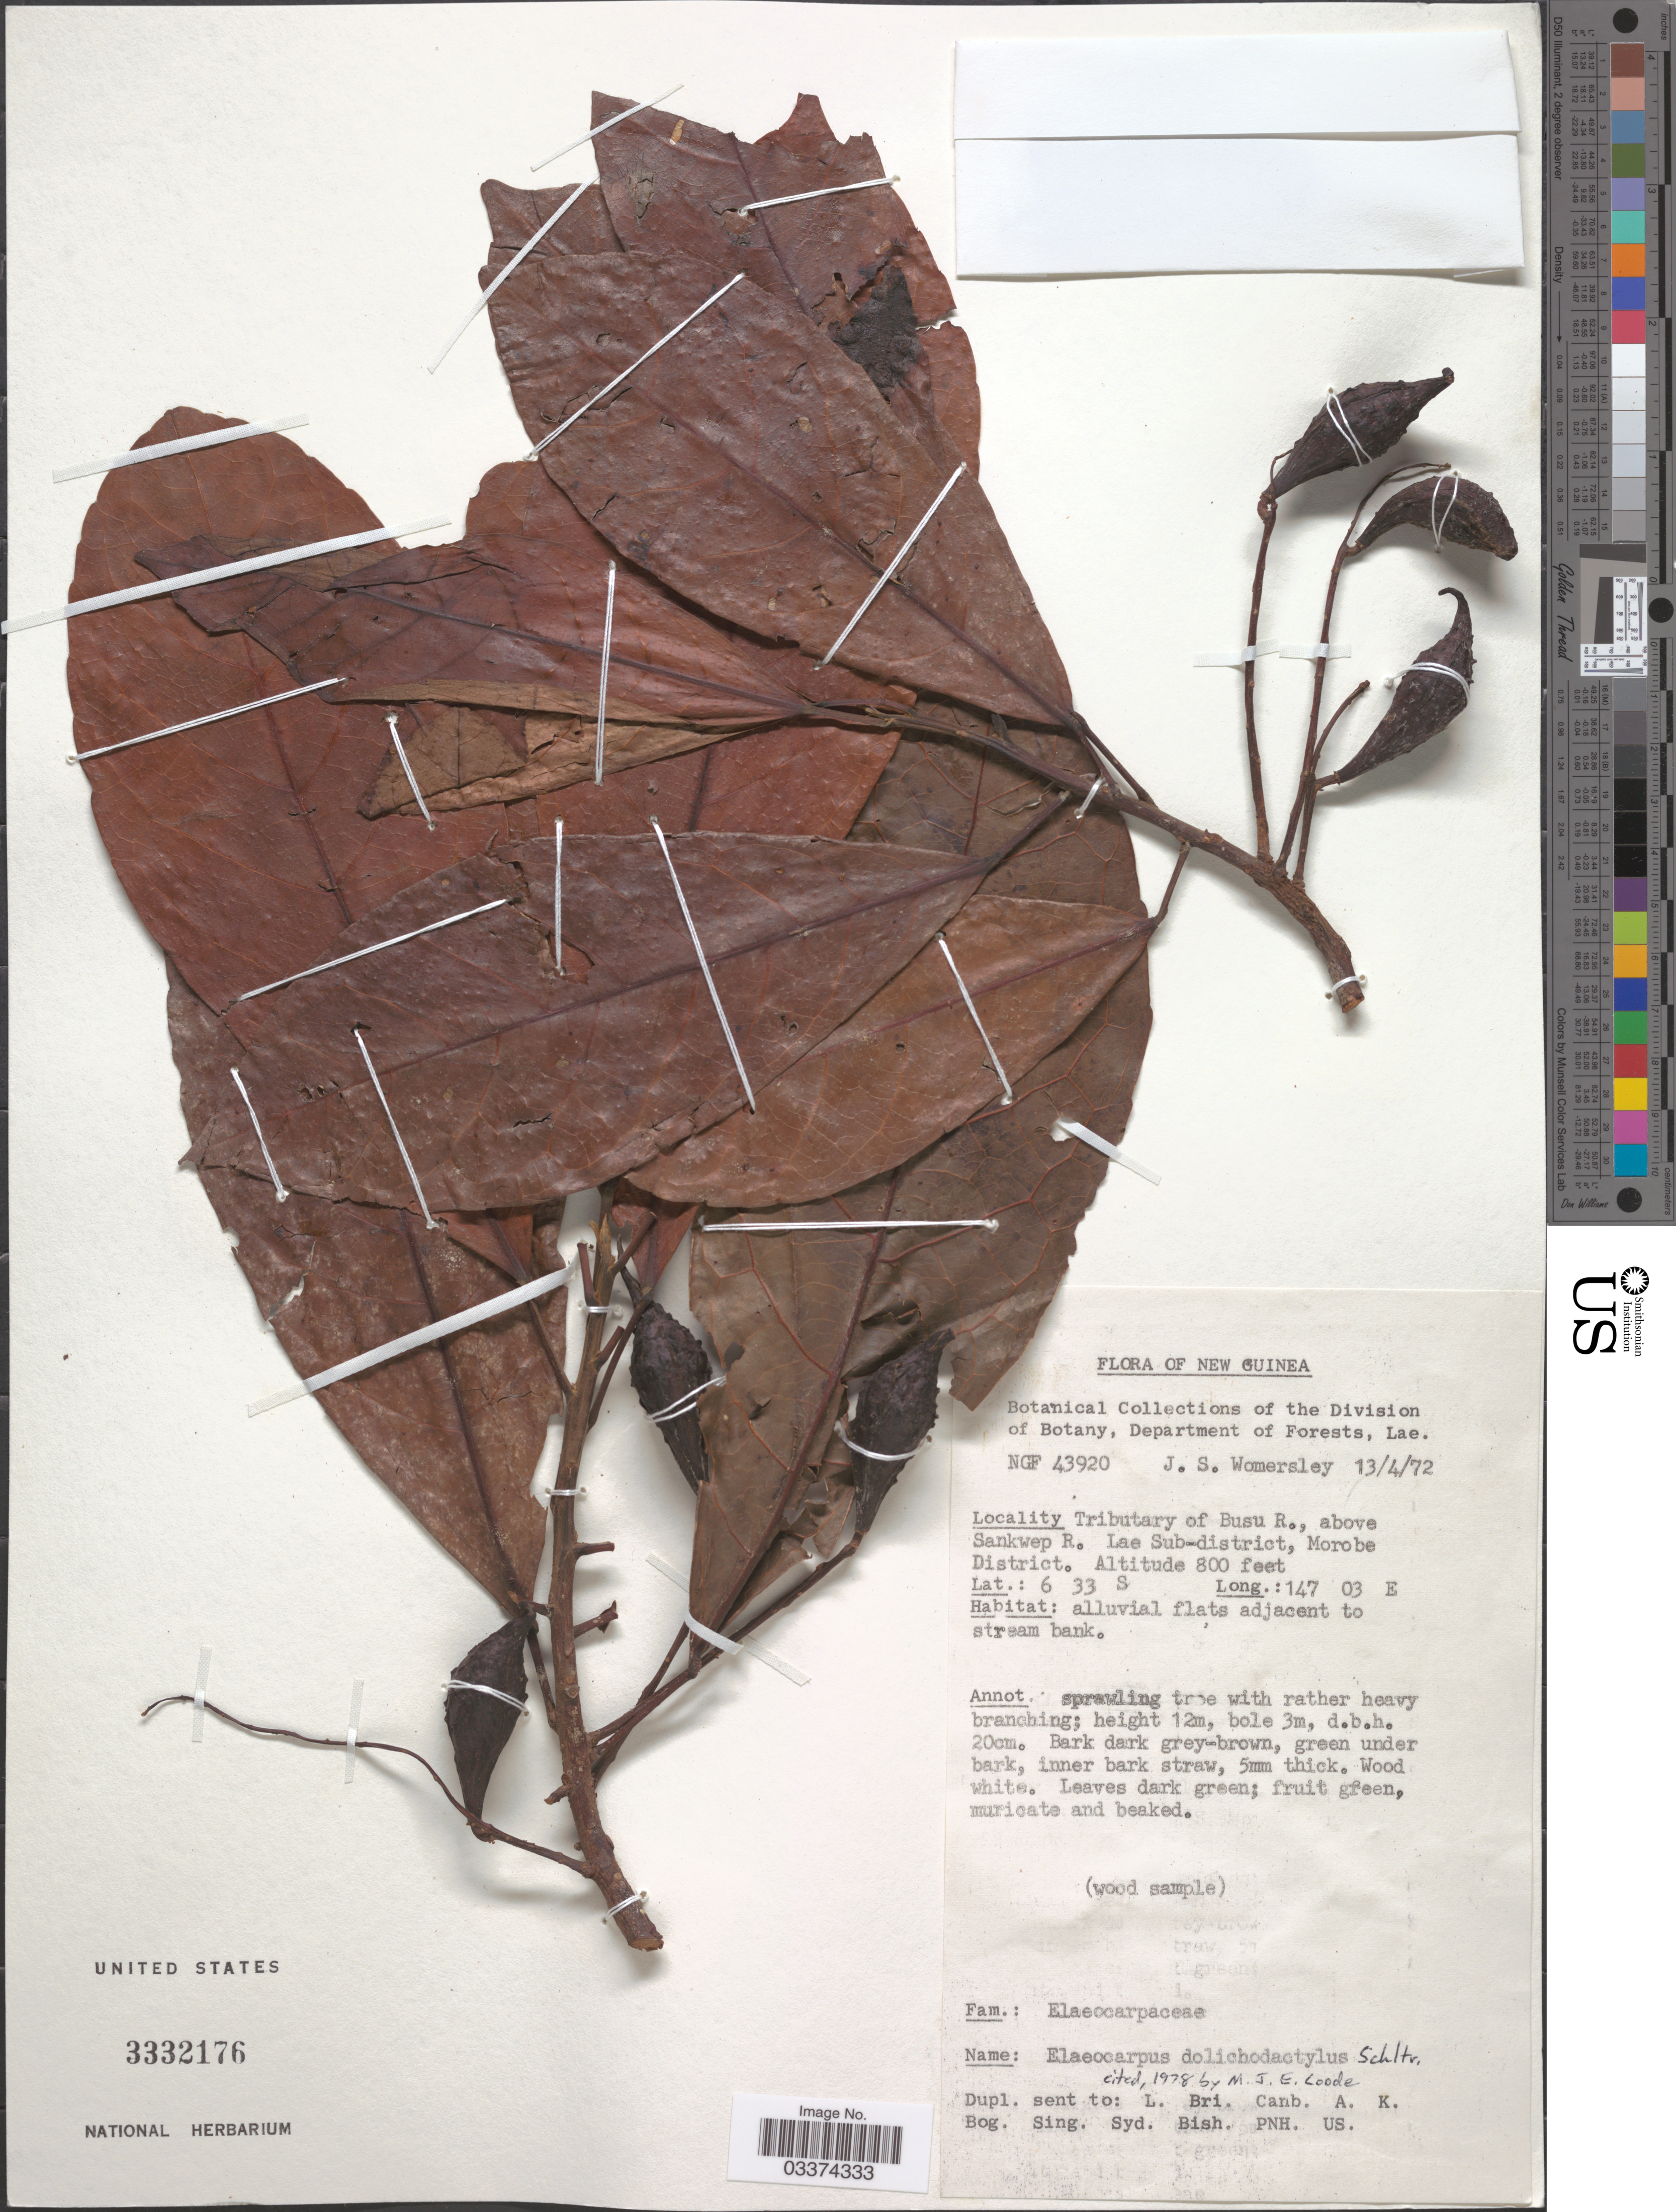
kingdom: Plantae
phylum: Tracheophyta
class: Magnoliopsida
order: Oxalidales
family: Elaeocarpaceae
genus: Elaeocarpus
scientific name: Elaeocarpus dolichodactylus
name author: Schltr.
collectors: J. S. Womersley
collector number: NGF43920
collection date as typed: Transcribed d/m/y: 13/4/72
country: Papua New Guinea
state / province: Morobe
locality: New Guinea, Tributary of Busu R., above Sankwep R. Lae Sub-district, Morobe District.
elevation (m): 244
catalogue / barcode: US 3332176